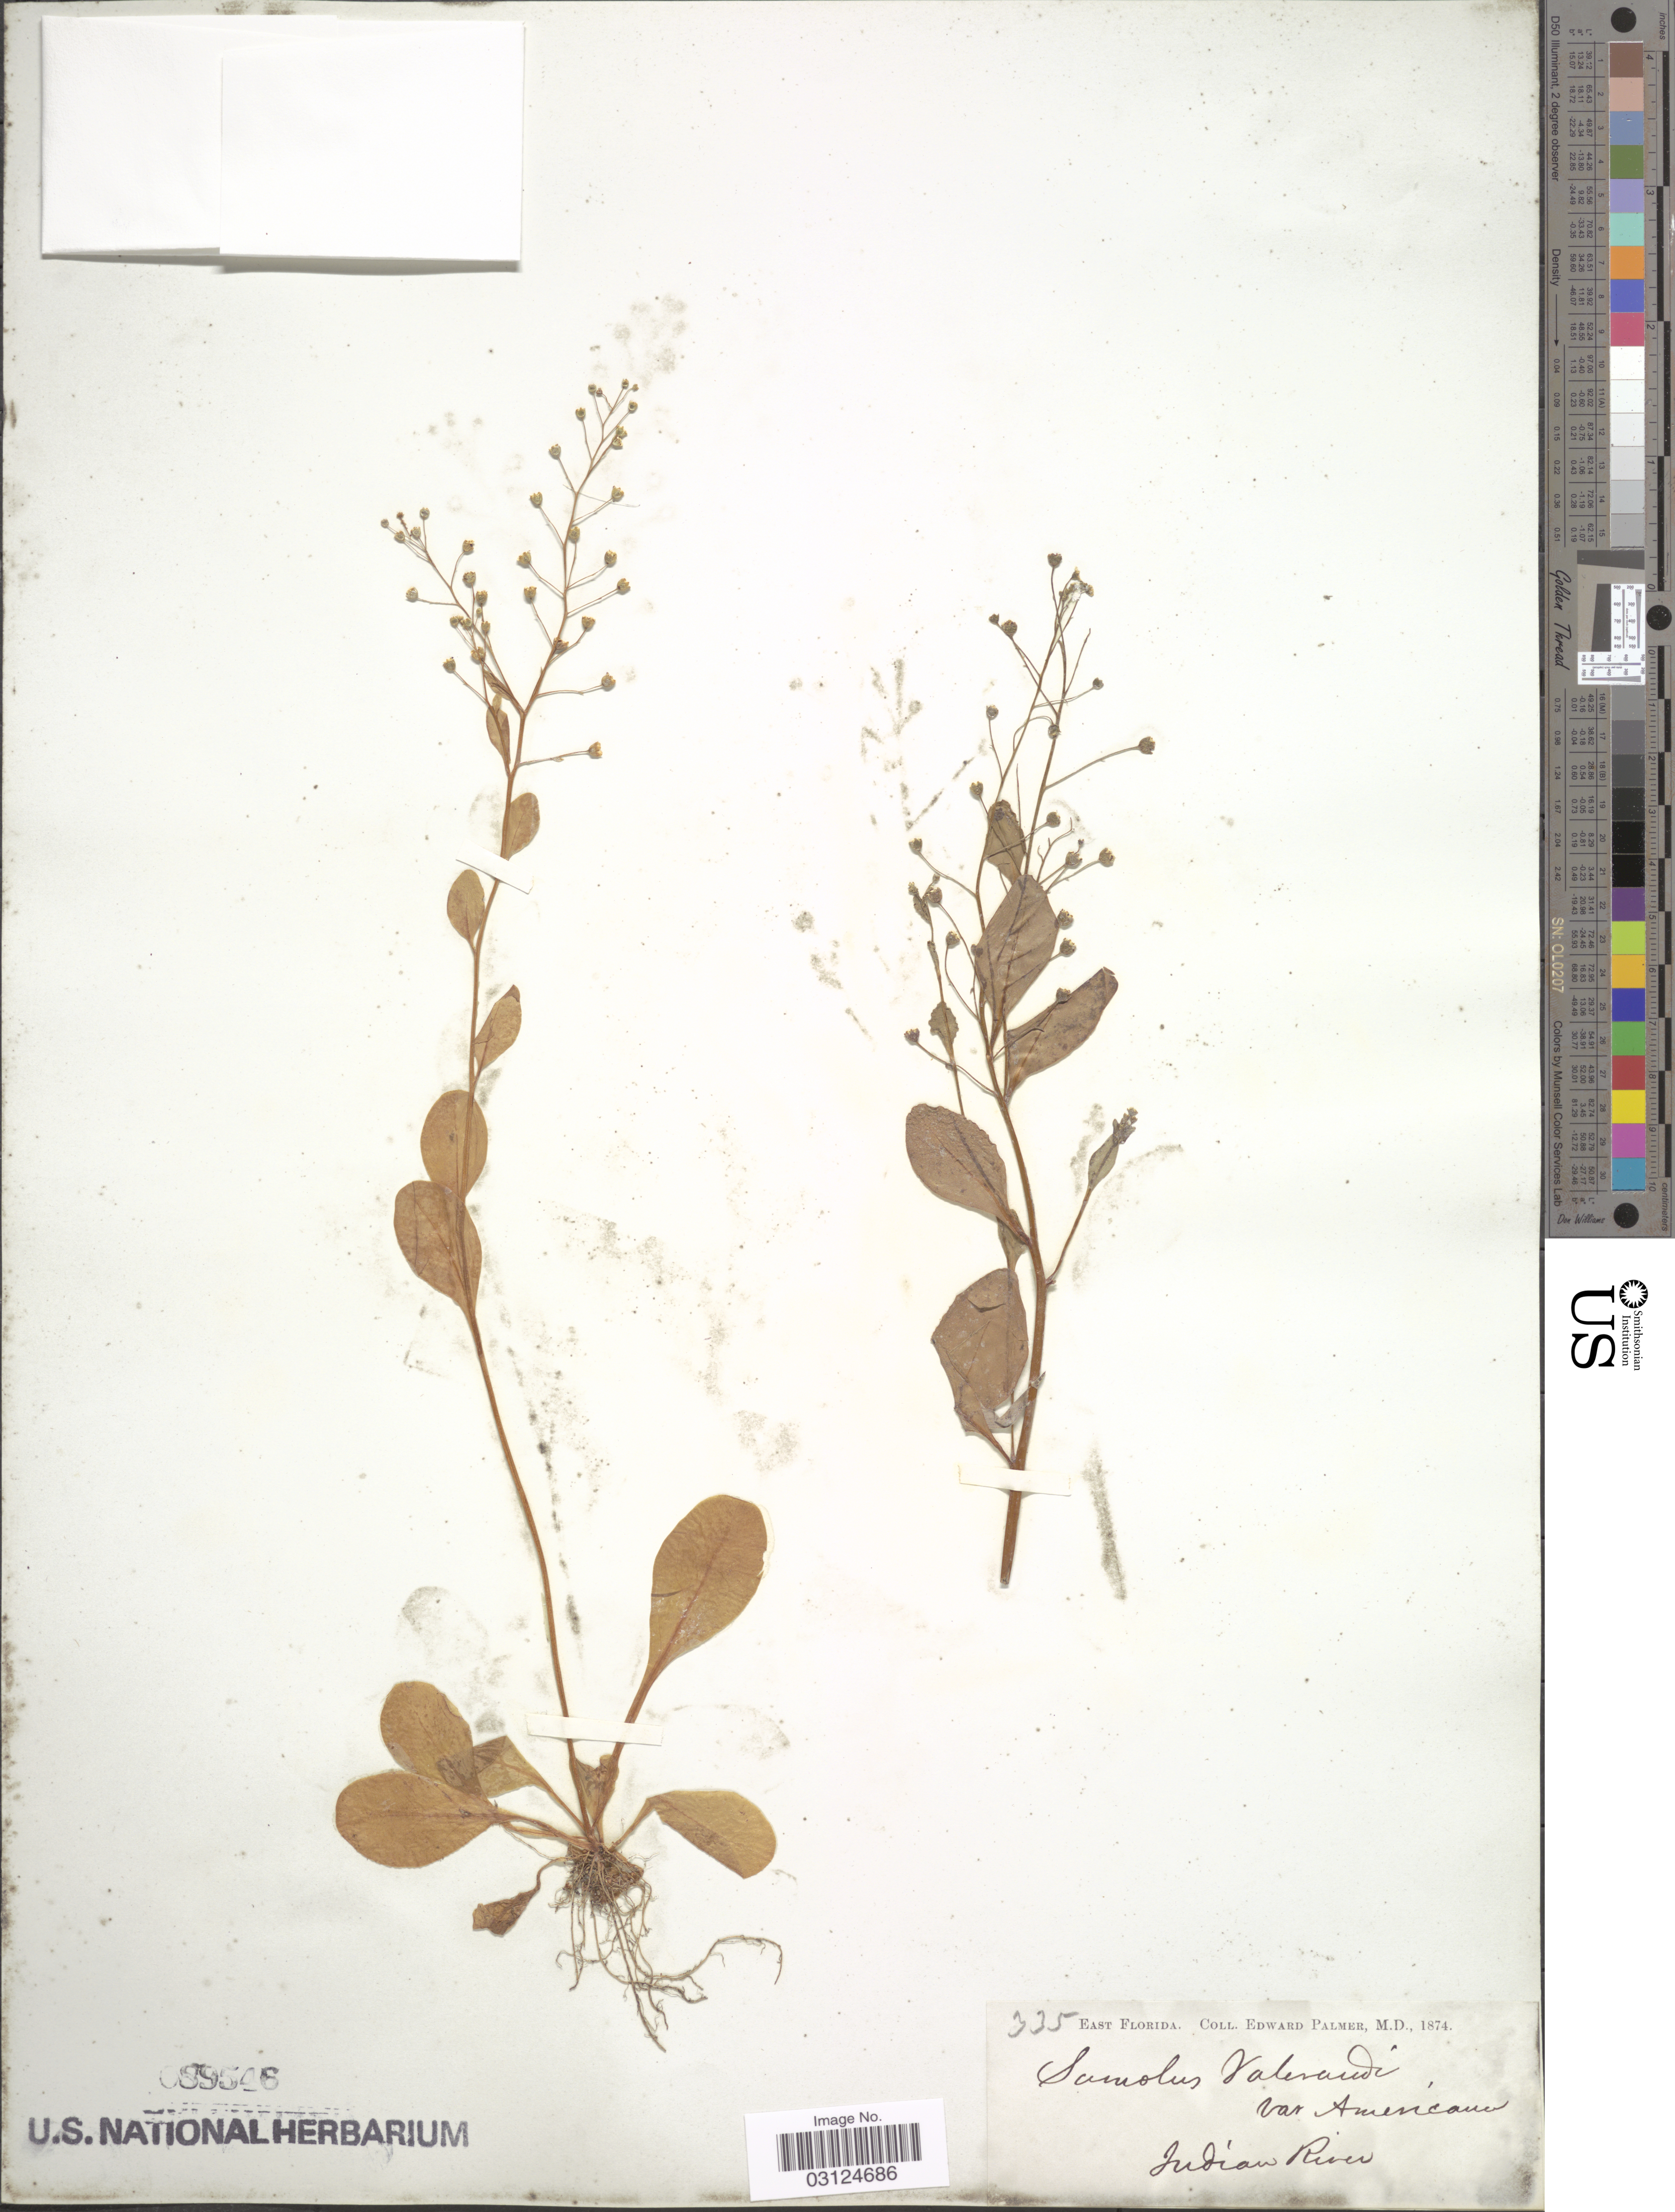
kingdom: Plantae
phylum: Tracheophyta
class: Magnoliopsida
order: Ericales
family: Primulaceae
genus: Samolus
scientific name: Samolus parviflorus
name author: Raf.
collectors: E. Palmer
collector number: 335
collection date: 1874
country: United States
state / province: Florida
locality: East Florida. Indian River.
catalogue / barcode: US 89546